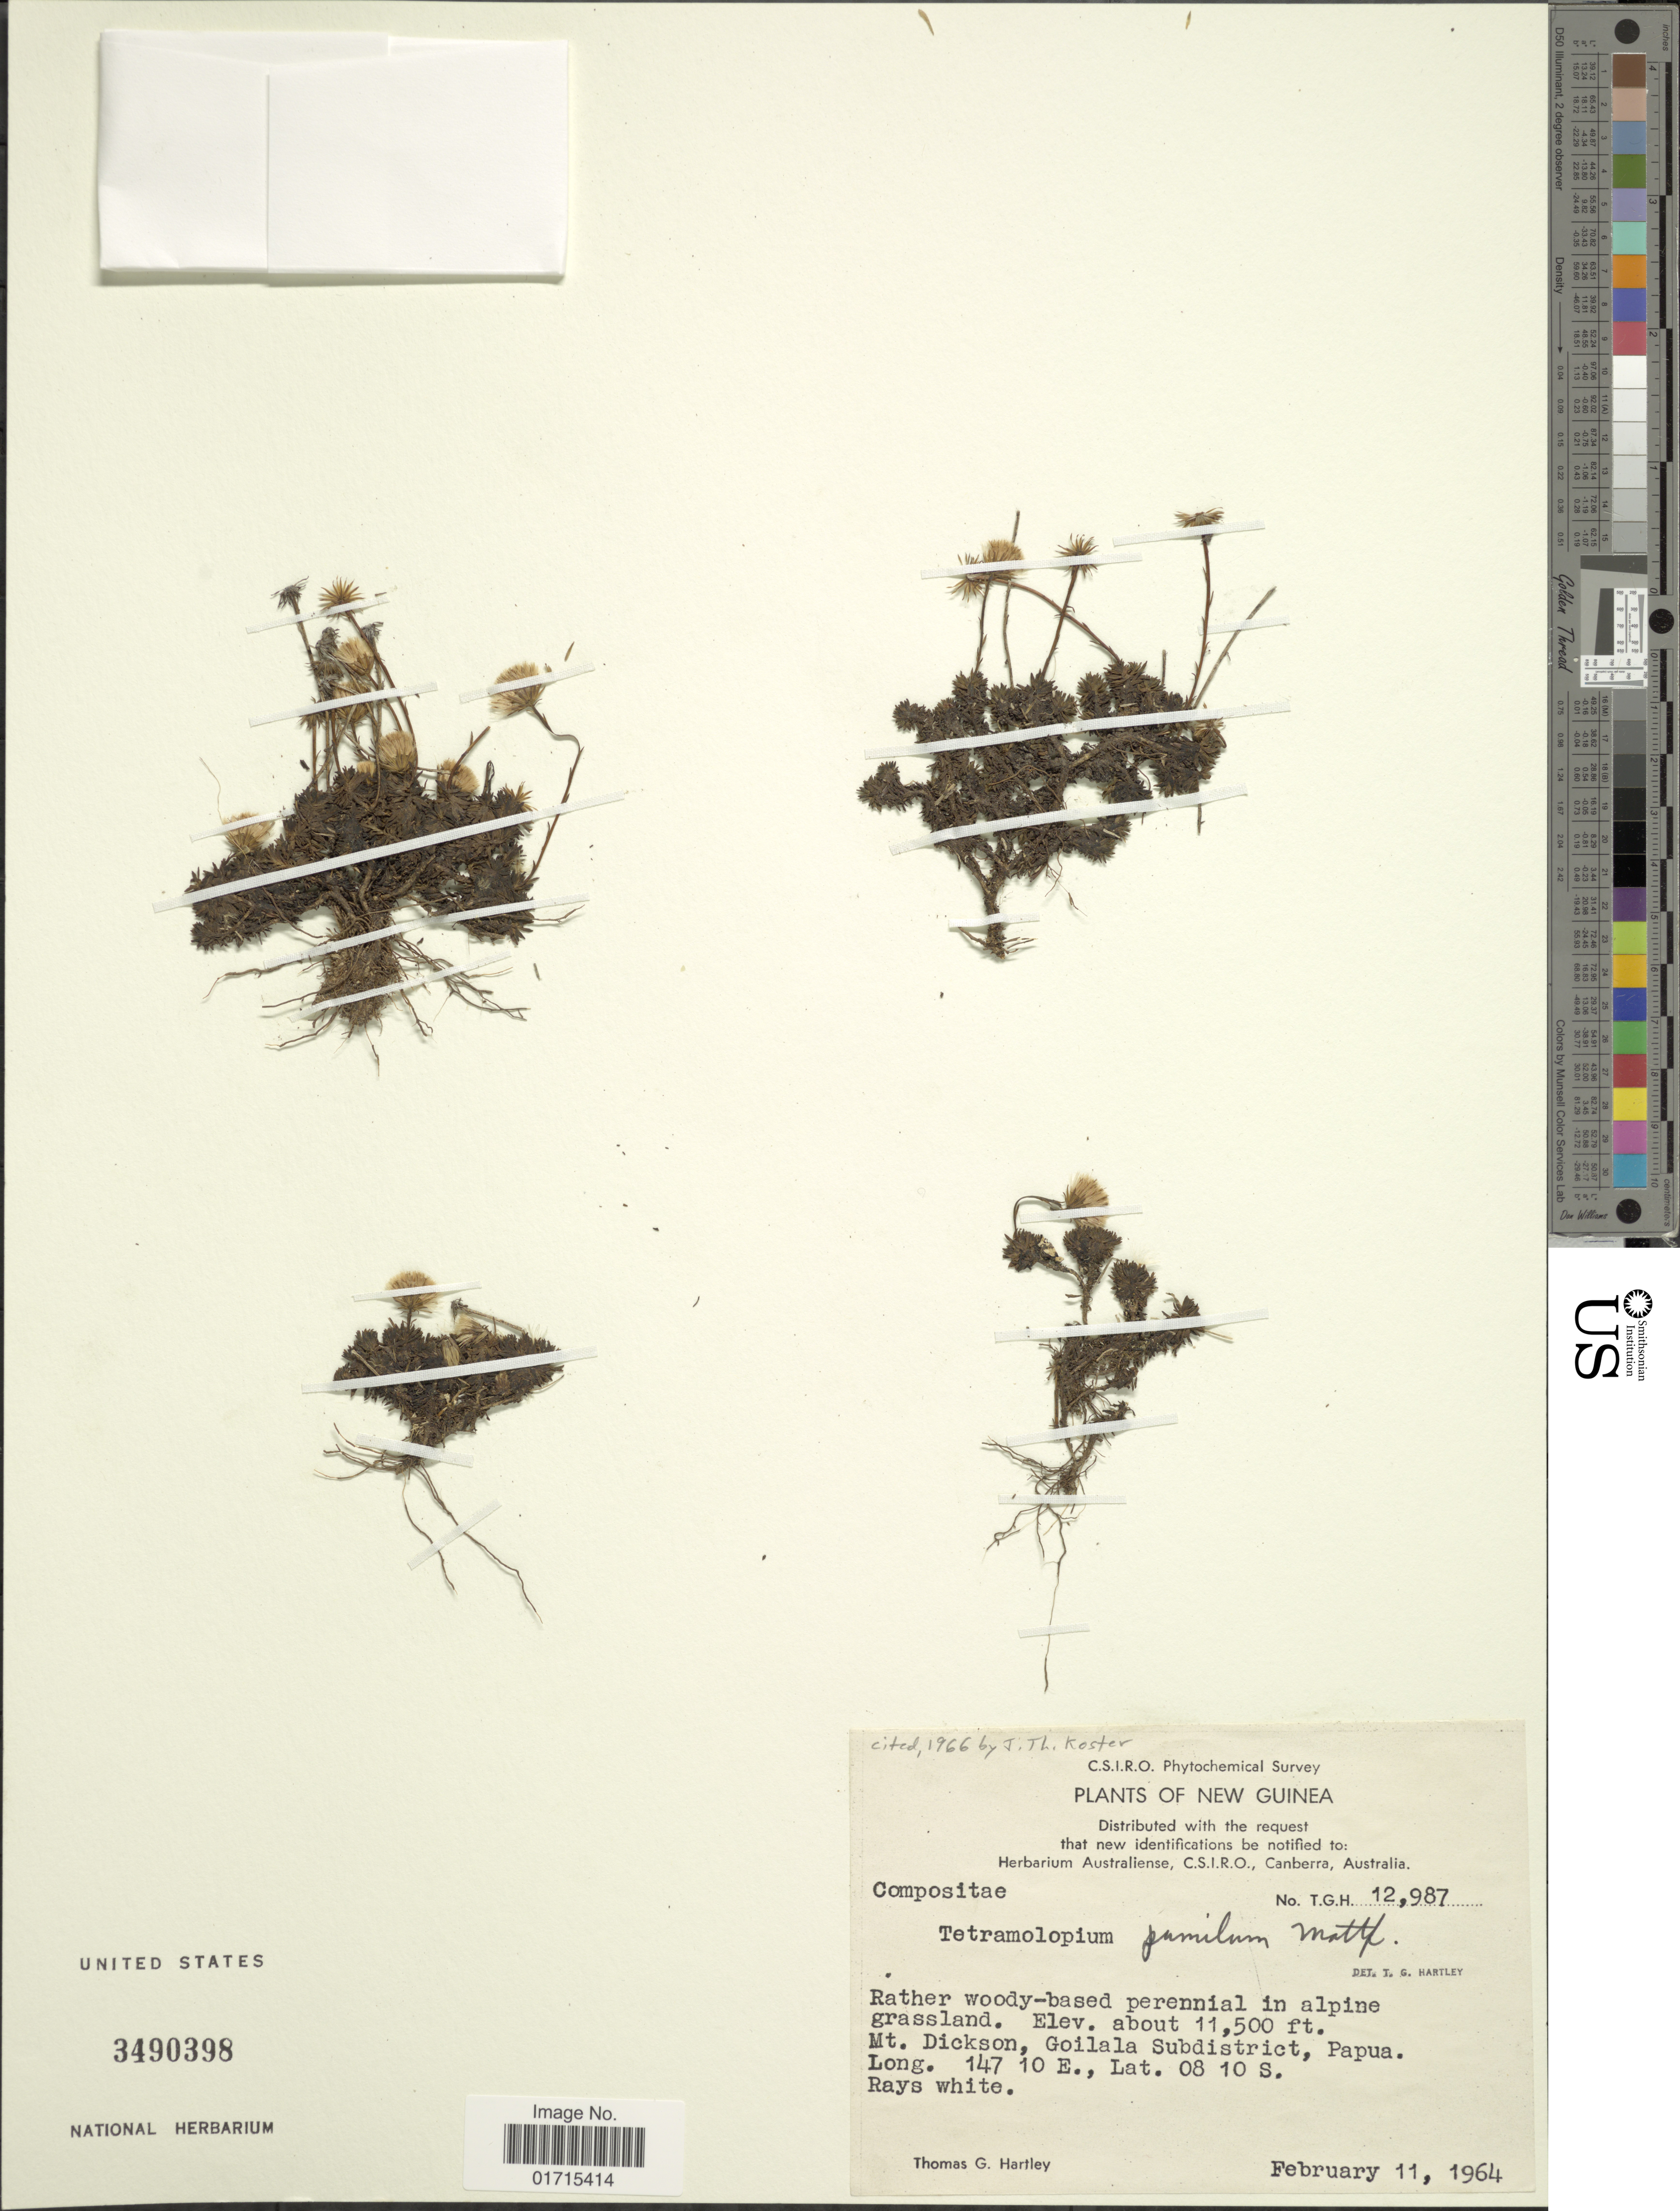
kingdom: Plantae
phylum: Tracheophyta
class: Magnoliopsida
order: Asterales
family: Asteraceae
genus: Tetramolopium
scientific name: Tetramolopium pumilum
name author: Mattf.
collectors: T. G. Hartley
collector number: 12987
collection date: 1964-02-11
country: Papua New Guinea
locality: New Guinea. Mt. Dickson, Goilala Subdistrict, papua.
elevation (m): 3505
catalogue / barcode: US 3490398